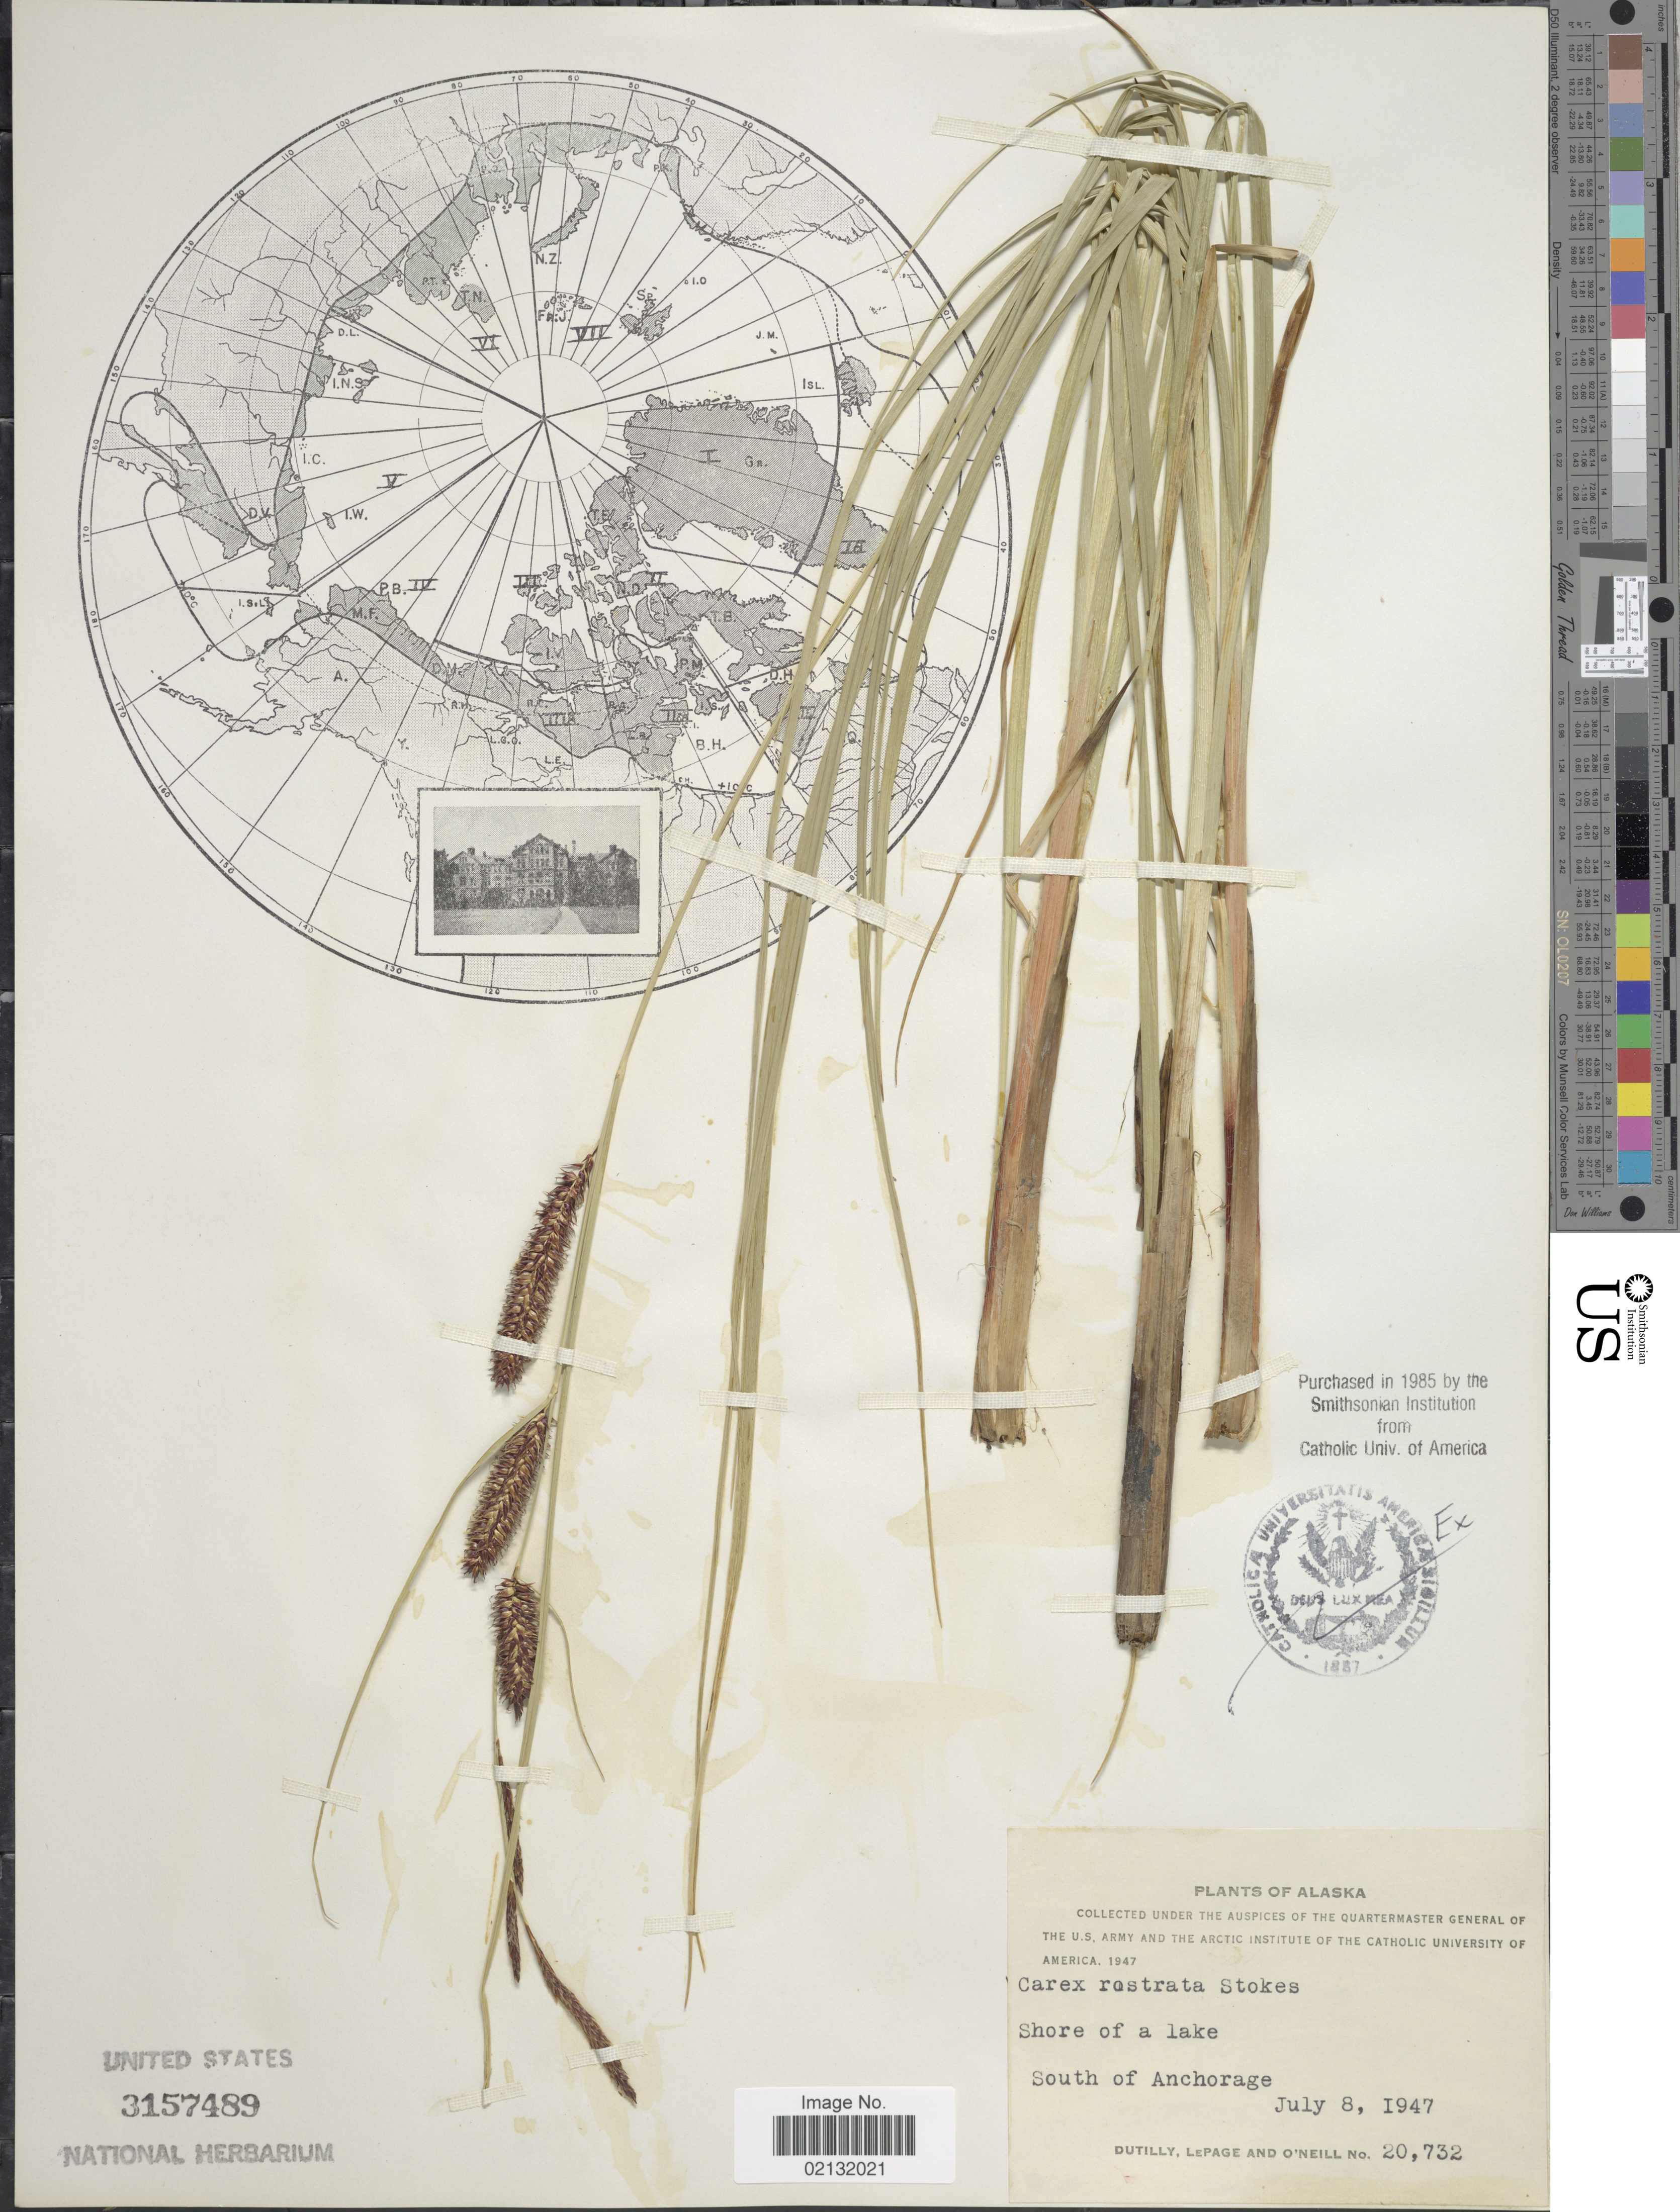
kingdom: Plantae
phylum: Tracheophyta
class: Liliopsida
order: Poales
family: Cyperaceae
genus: Carex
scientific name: Carex rostrata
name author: Stokes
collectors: -. Dutilly, -. LePage & O' Neill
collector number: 20732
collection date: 1947-07-08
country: United States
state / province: Alaska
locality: Shore of a lake, South of Anchorage.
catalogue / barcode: US 3157489